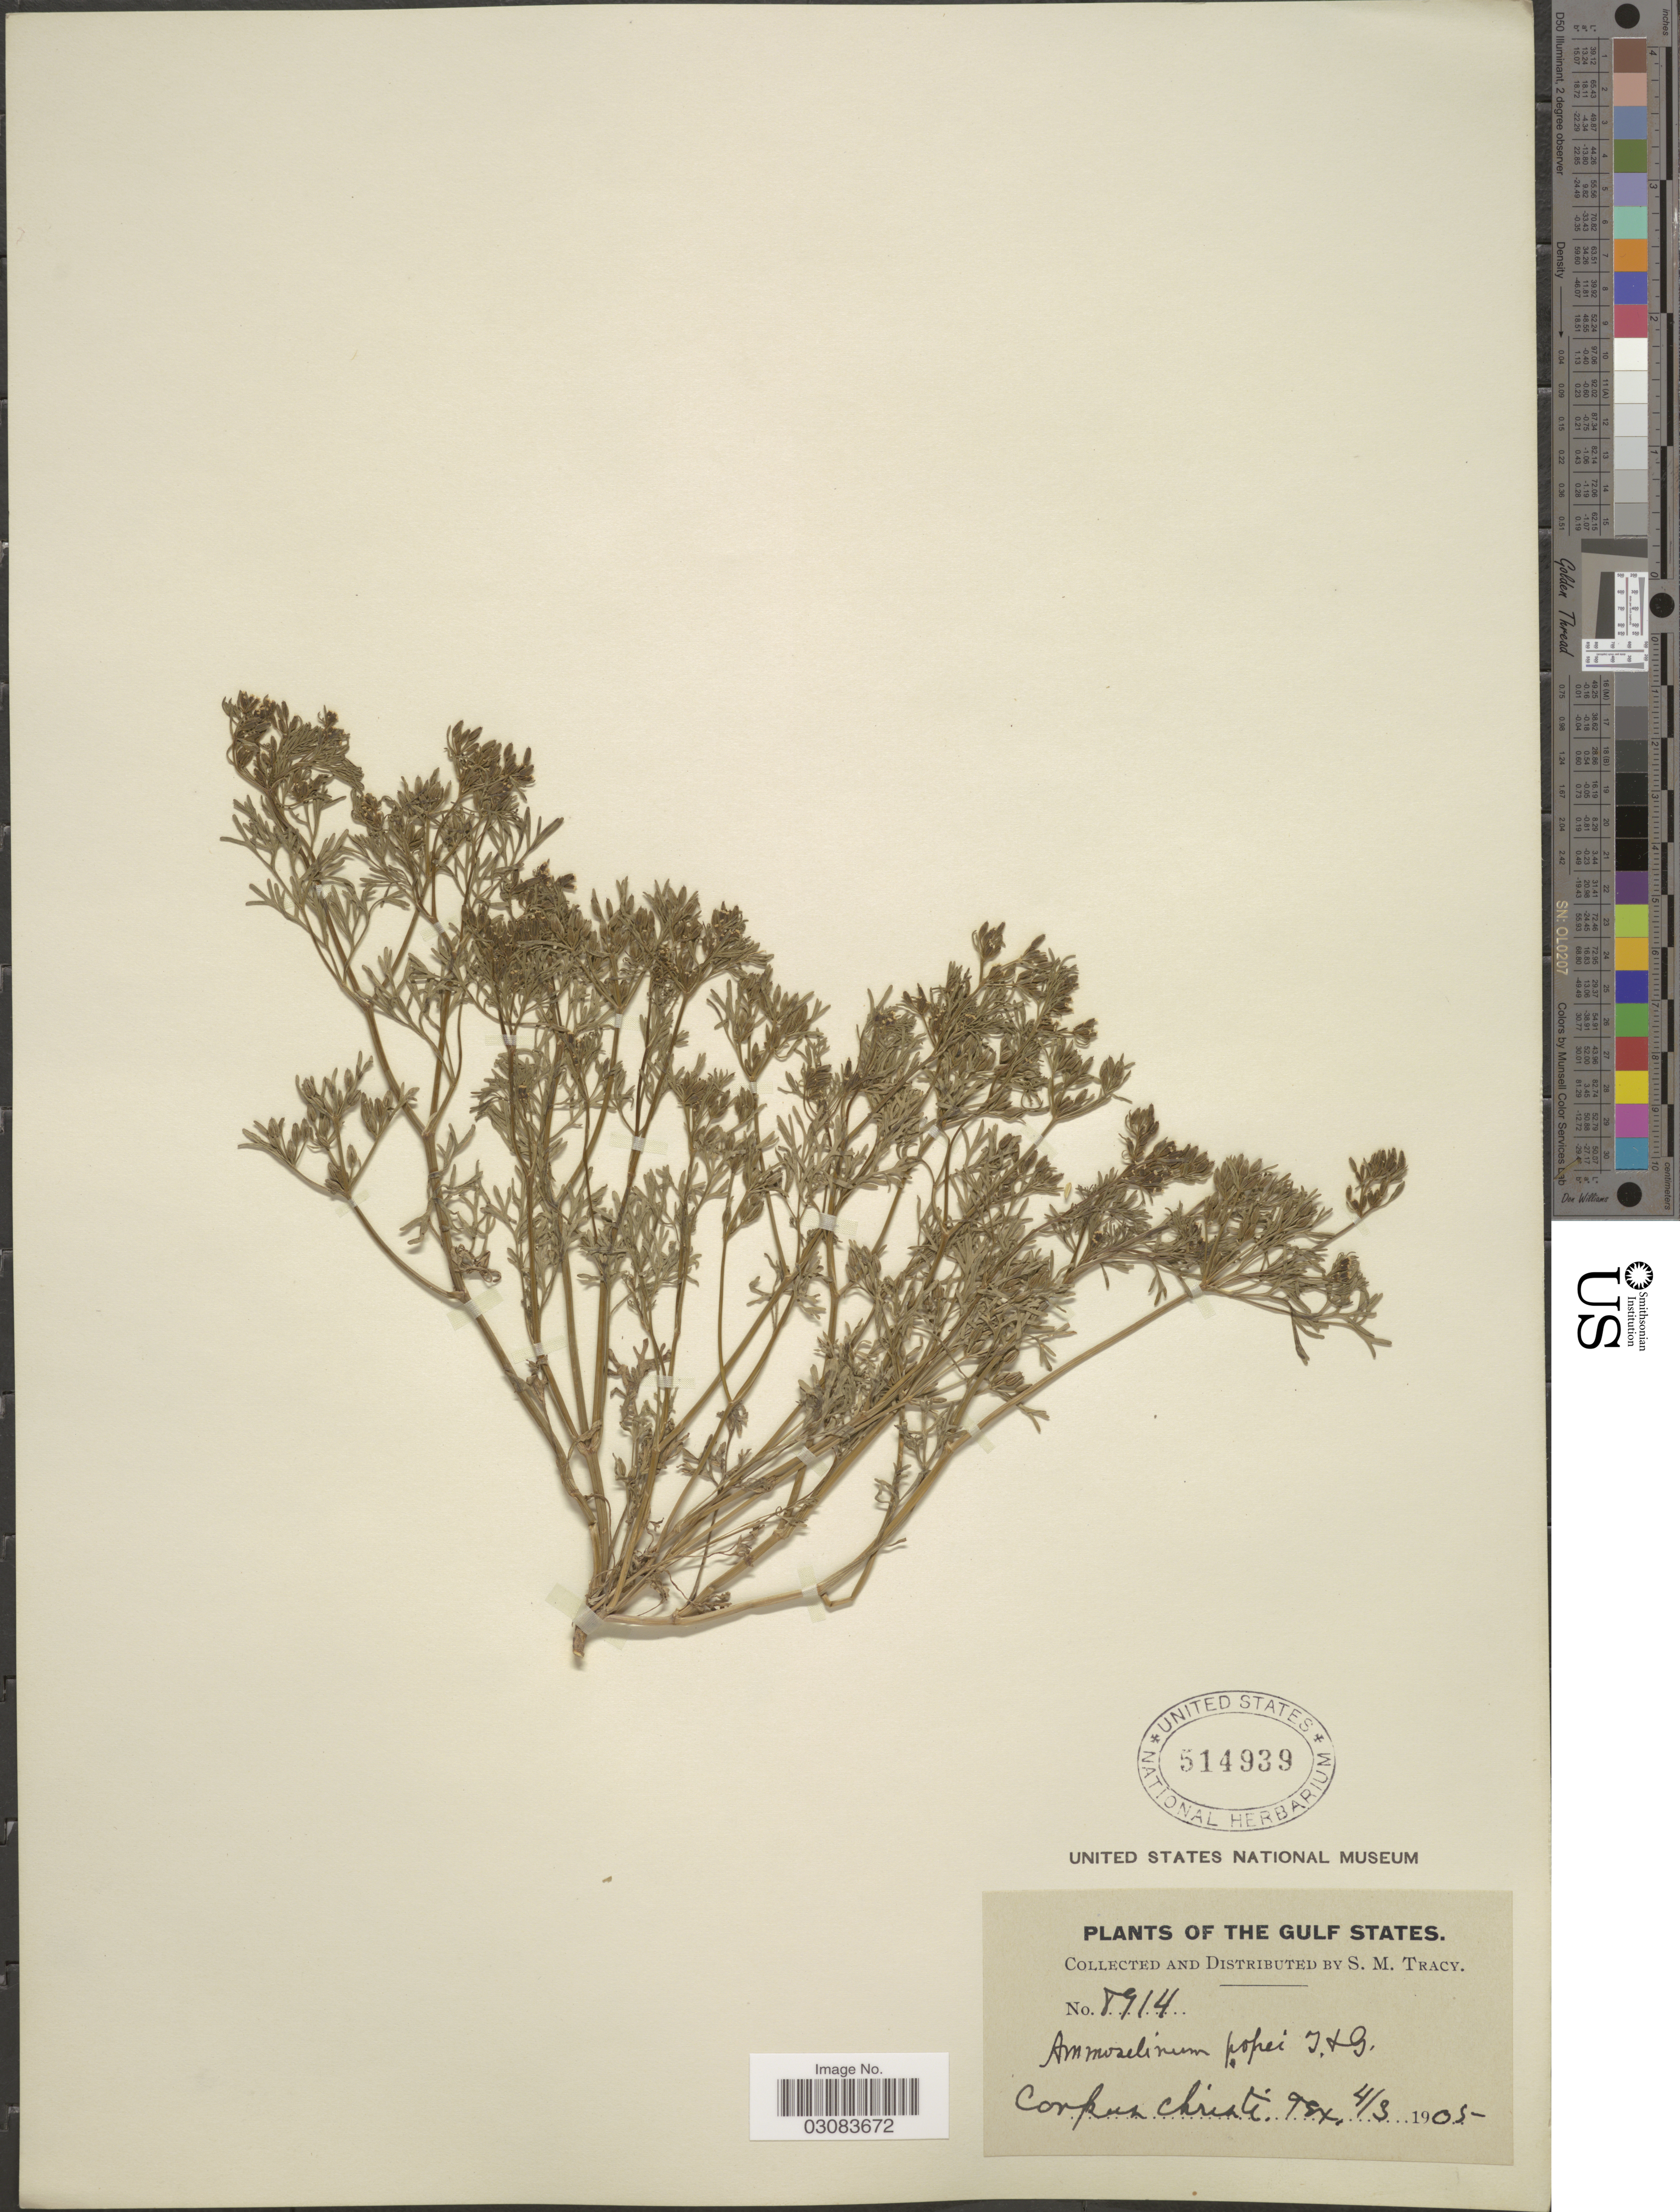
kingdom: Plantae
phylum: Tracheophyta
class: Magnoliopsida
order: Apiales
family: Apiaceae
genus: Ammoselinum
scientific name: Ammoselinum popei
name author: Torr. & A. Gray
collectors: S. M. Tracy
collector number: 8914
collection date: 1905-04-03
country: United States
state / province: Texas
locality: The Gulf States. Corpus Christi.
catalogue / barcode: US 514939